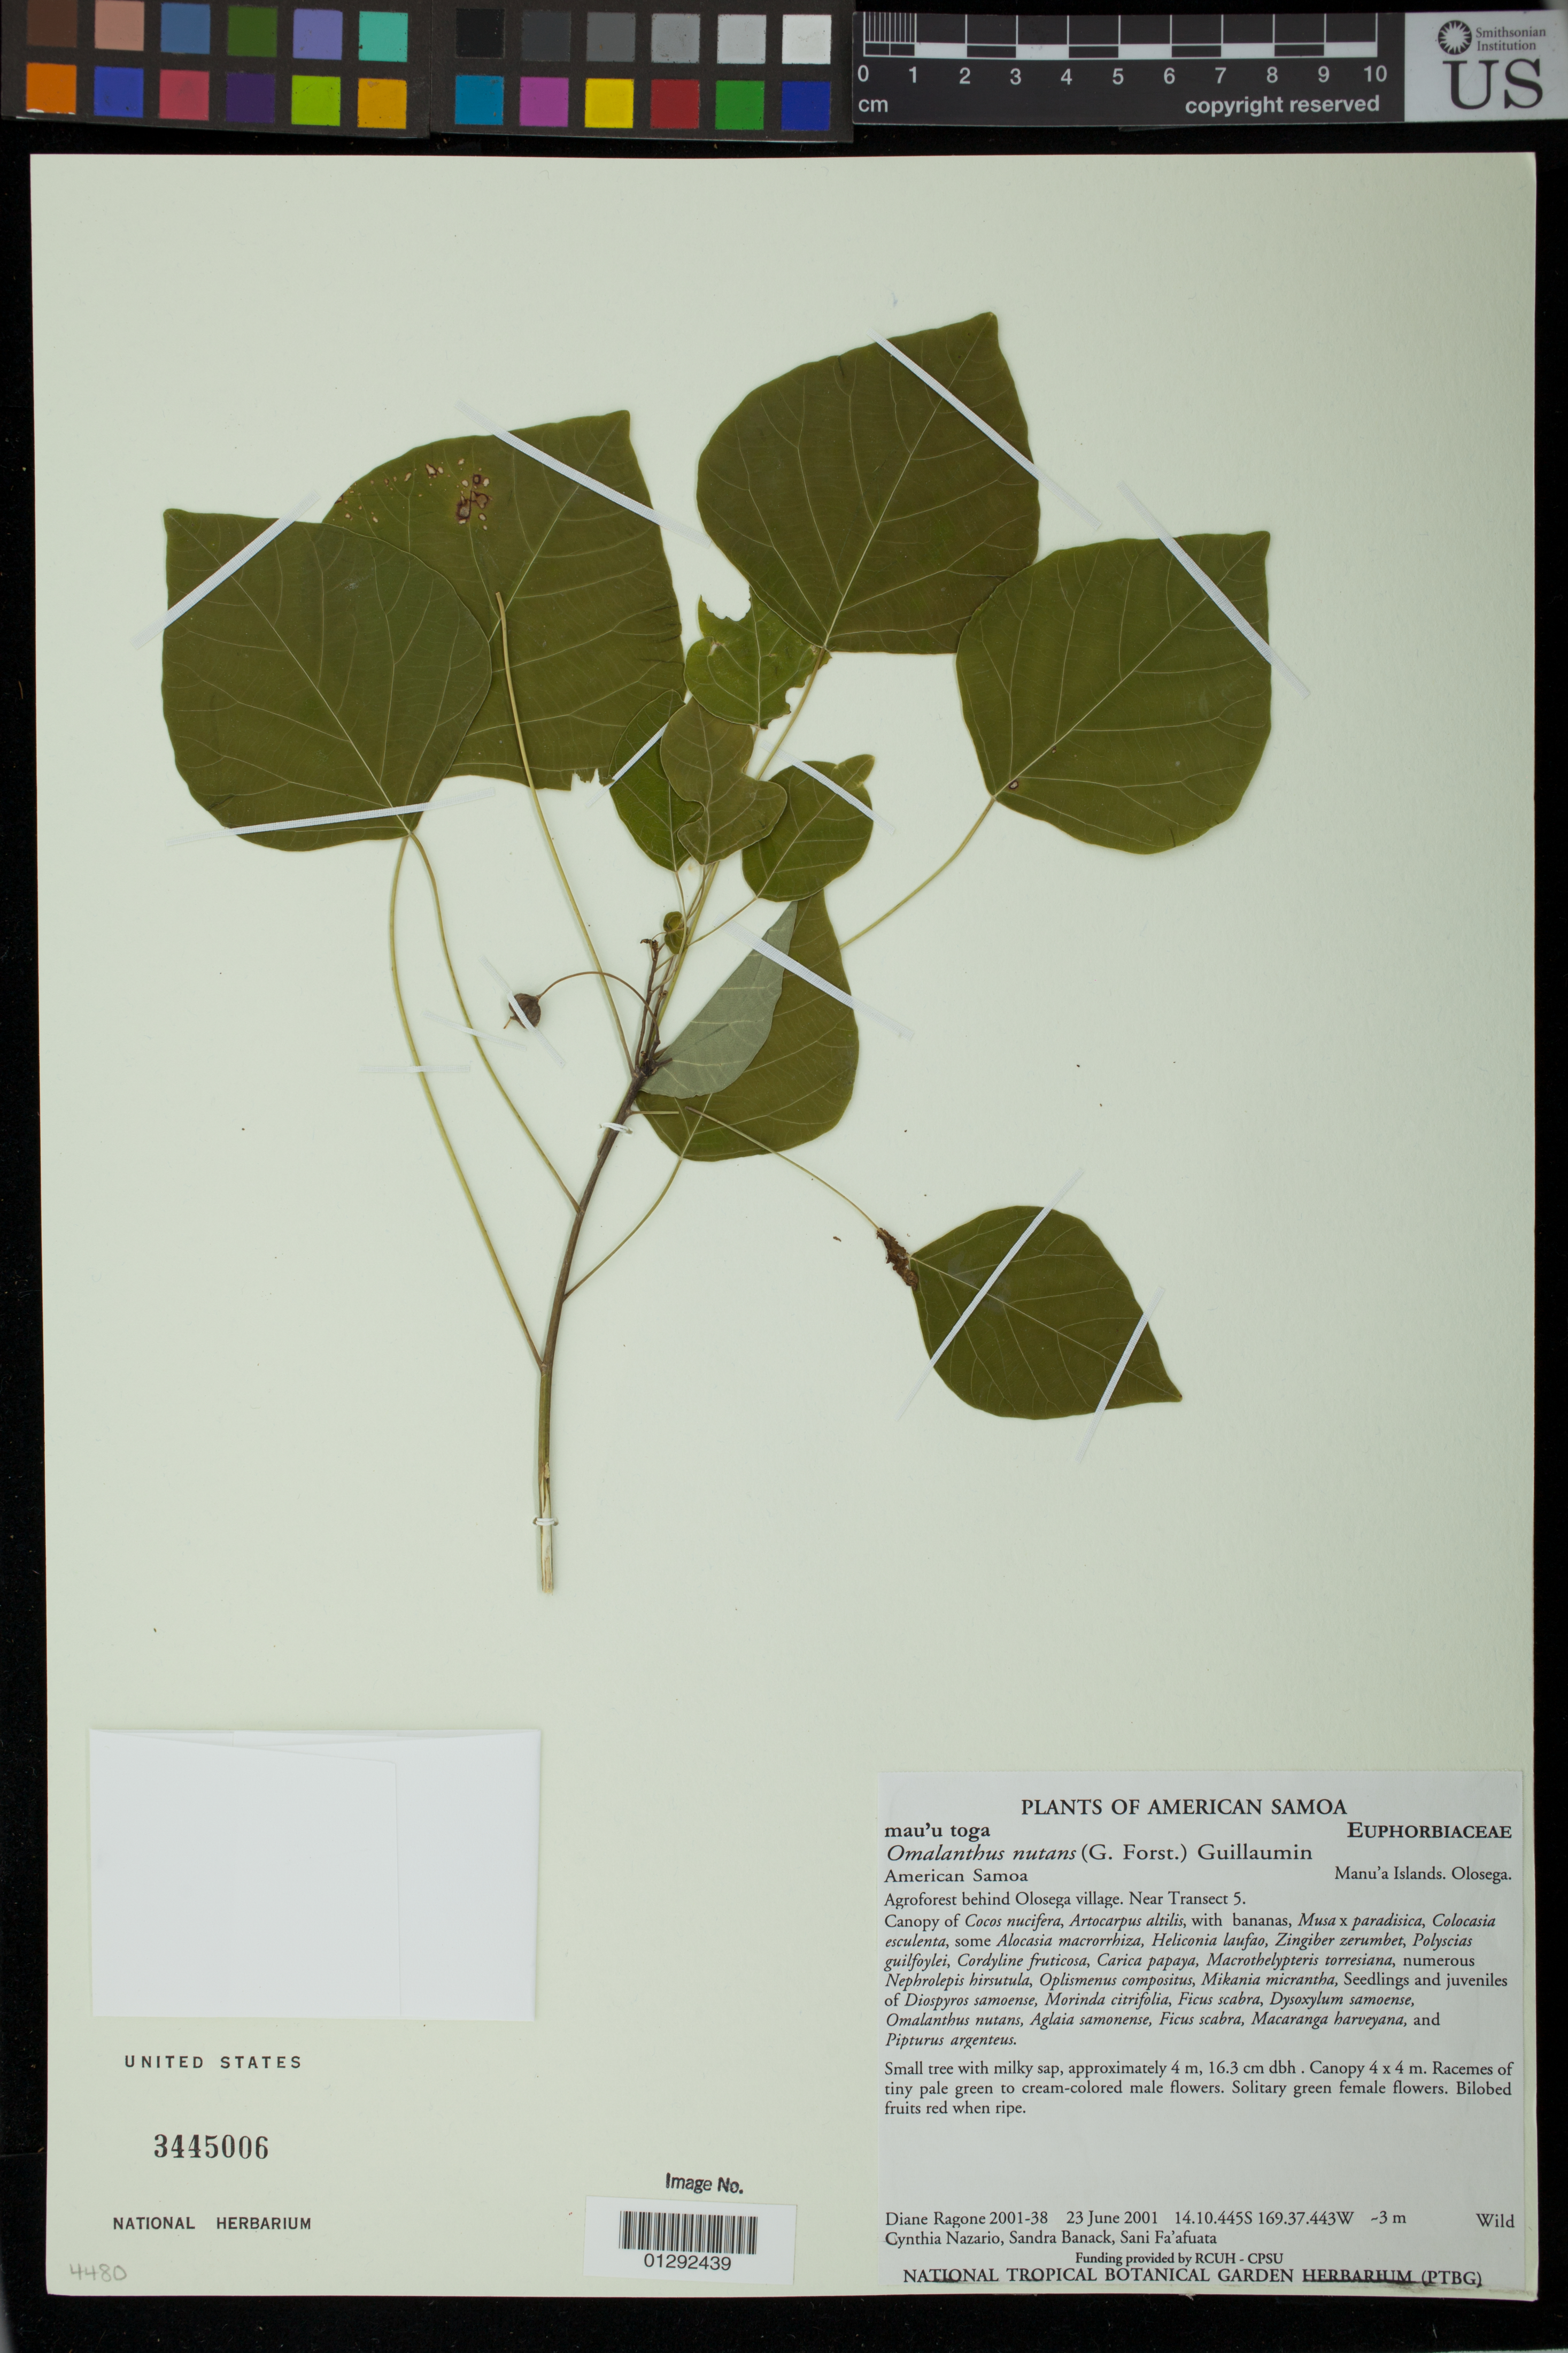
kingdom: Plantae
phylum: Tracheophyta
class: Magnoliopsida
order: Malpighiales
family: Euphorbiaceae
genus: Homalanthus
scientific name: Homalanthus nutans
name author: (G. Forst.) Guill.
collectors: D. Ragone, C. Nazario, S. Banack & S. Fa'afuata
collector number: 2001-38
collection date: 2001-06-23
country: American Samoa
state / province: Manua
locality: Olosega. Agroforest behind Olosega village. Near Transect 5. Manu'a Islands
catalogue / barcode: US 3445006